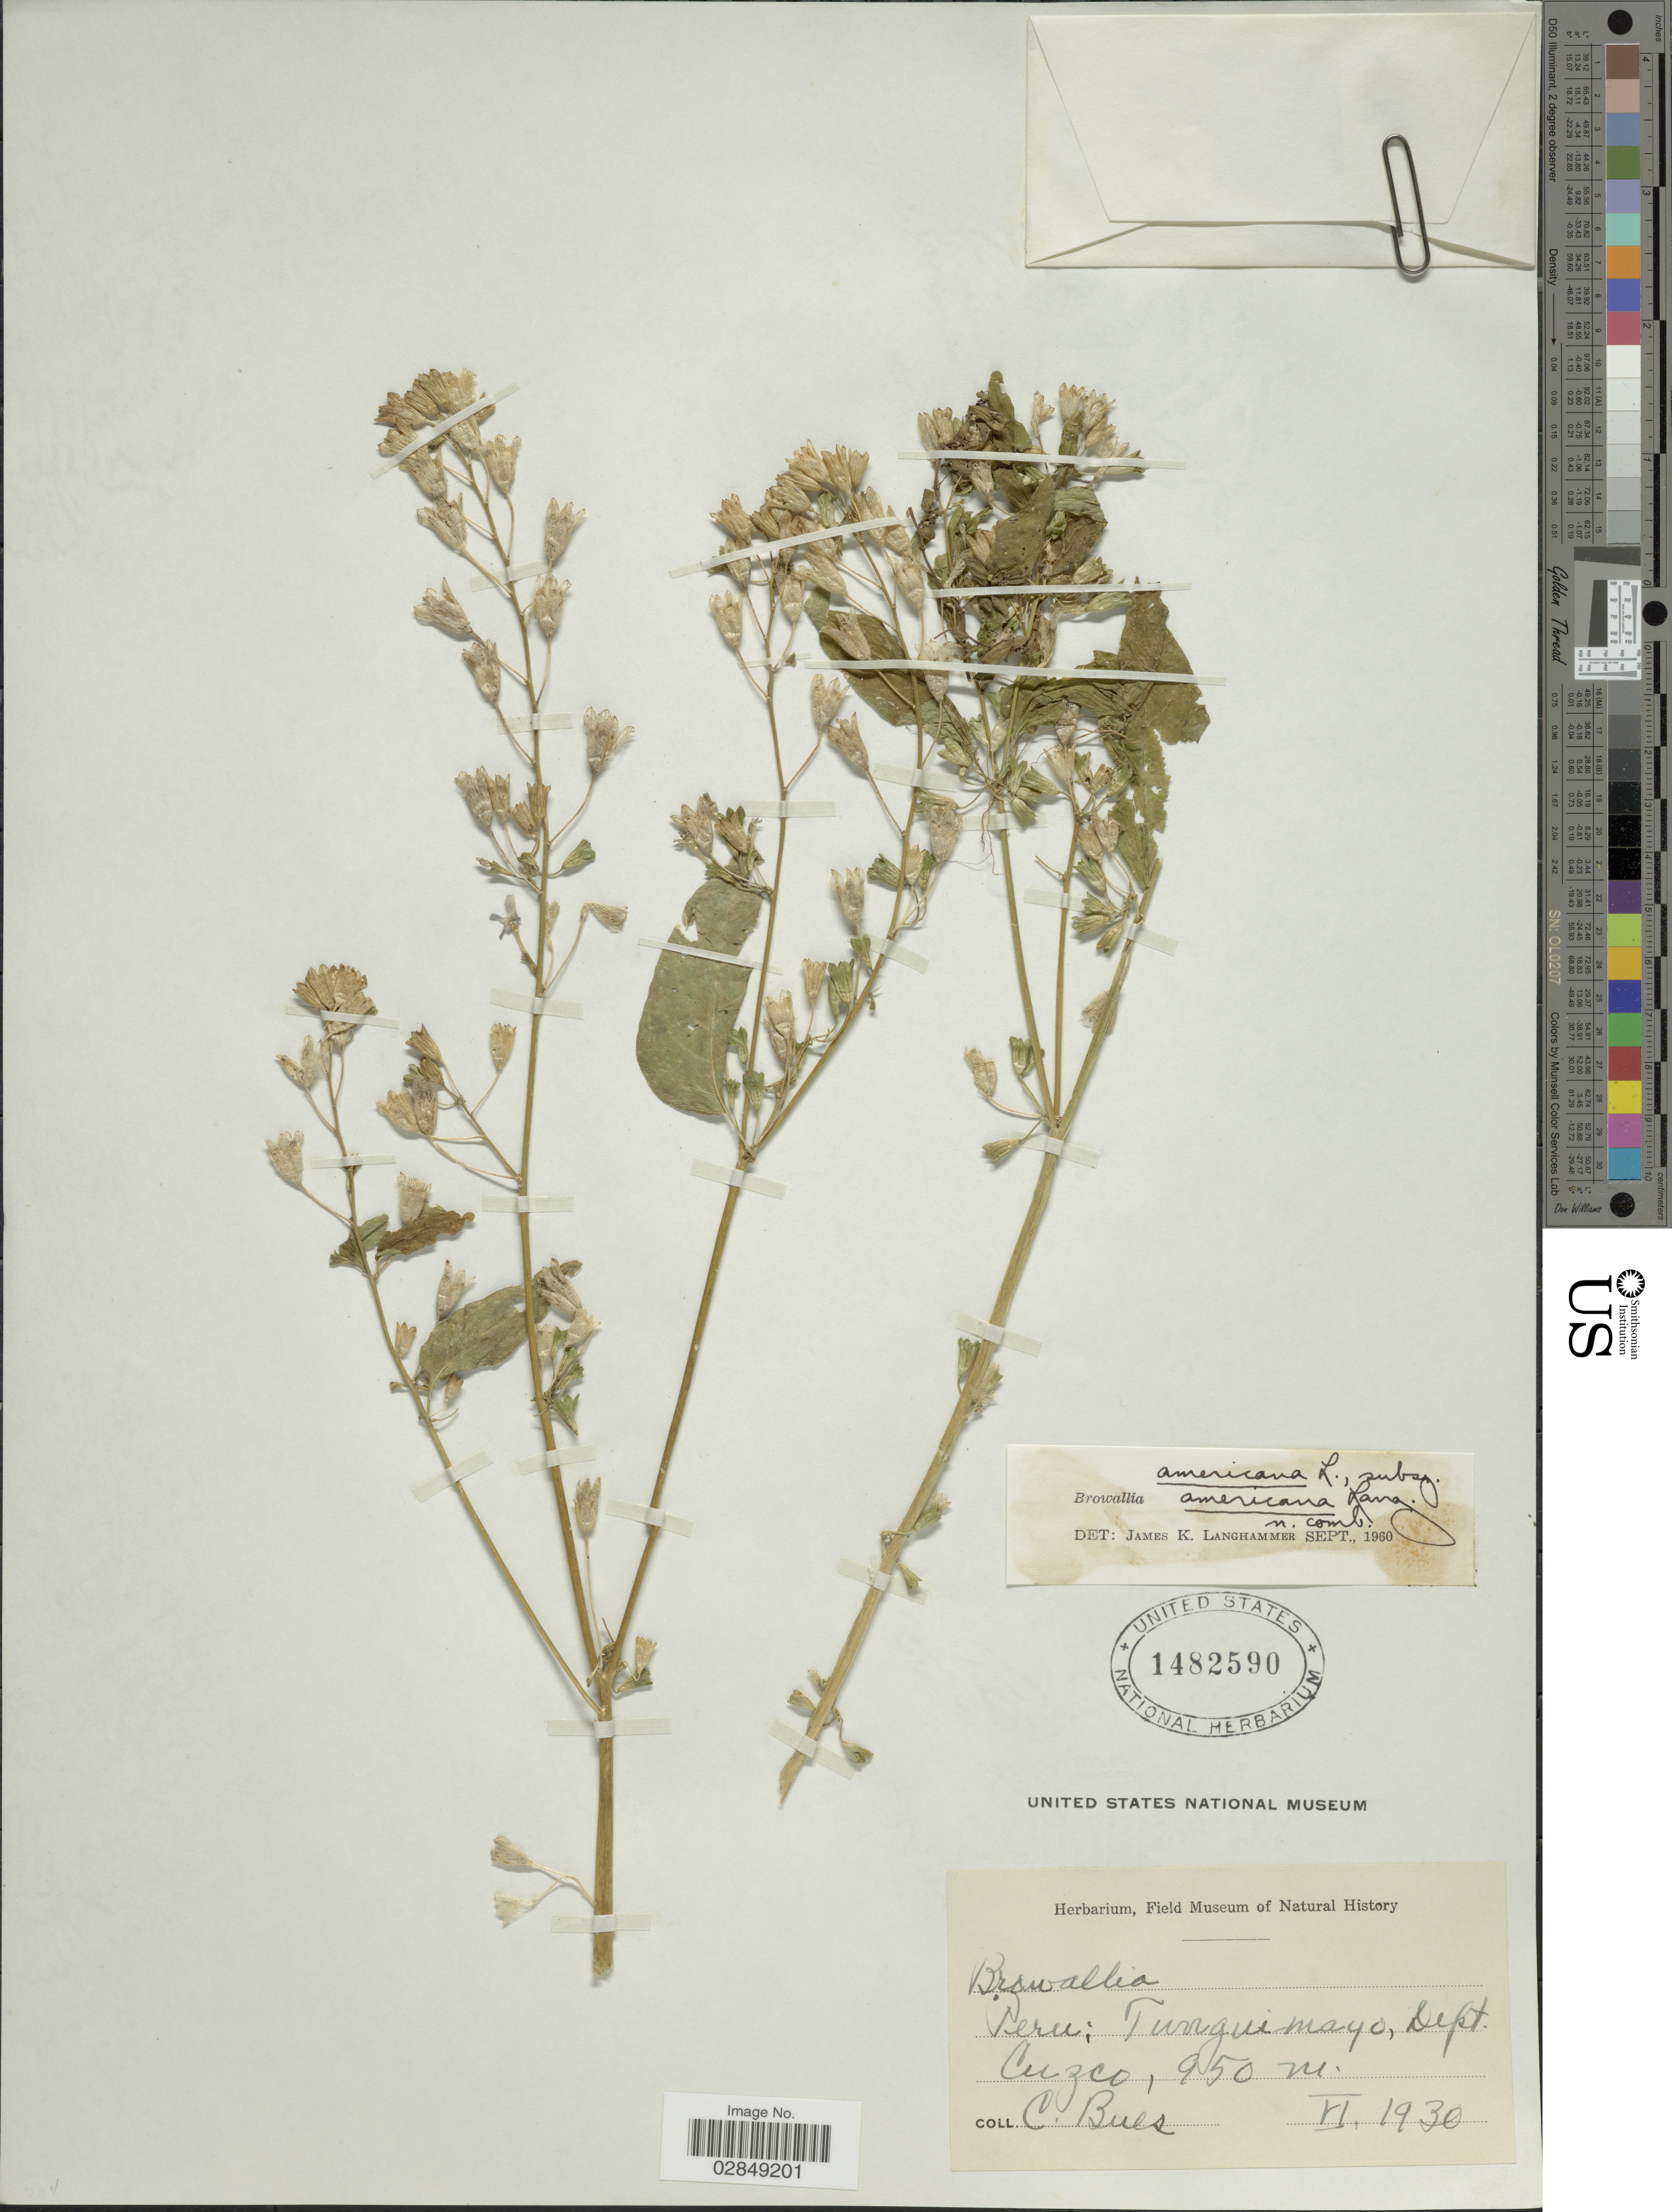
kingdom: Plantae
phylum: Tracheophyta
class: Magnoliopsida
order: Solanales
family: Solanaceae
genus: Browallia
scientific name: Browallia americana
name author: L.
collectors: C. Bues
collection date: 1930-06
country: Peru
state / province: Cusco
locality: Turrguimayo, Dept. Cuzco.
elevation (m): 950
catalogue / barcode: US 1482590